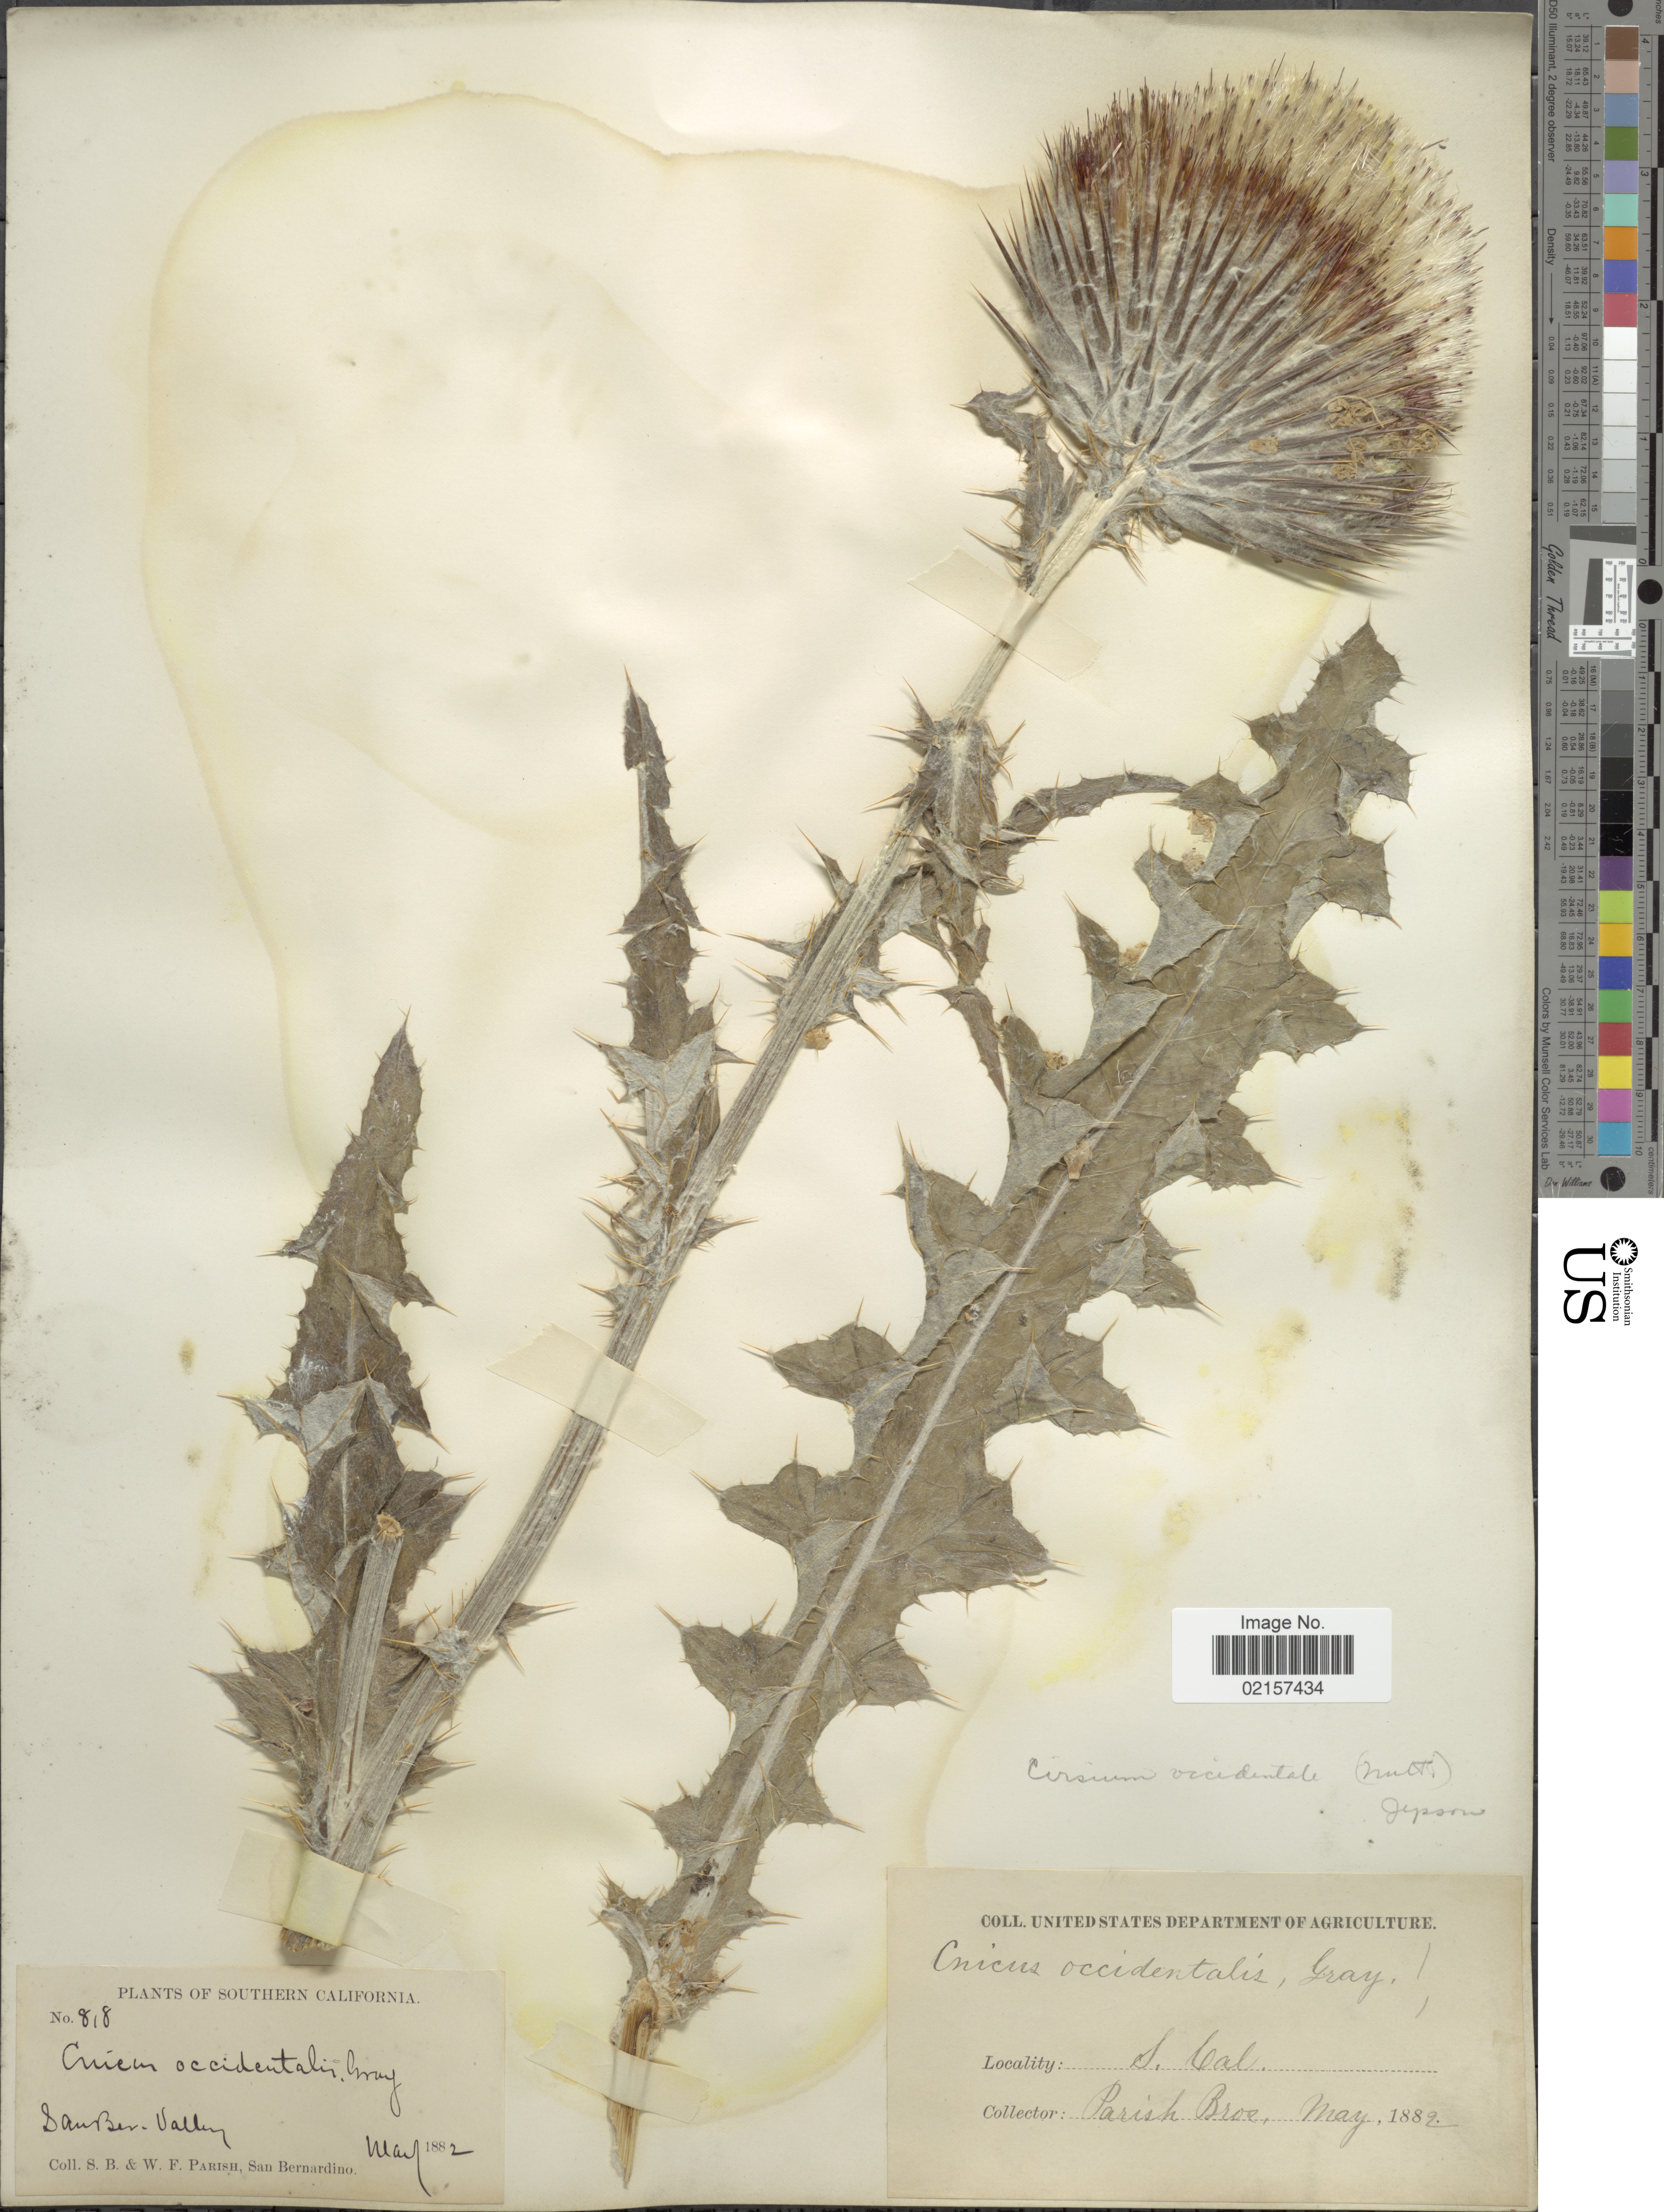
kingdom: Plantae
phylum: Tracheophyta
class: Magnoliopsida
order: Asterales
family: Asteraceae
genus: Cirsium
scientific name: Cirsium occidentale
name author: (Nutt.) Jeps.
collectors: S. B. Parish & W. F. Parish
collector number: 818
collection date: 1882-05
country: United States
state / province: California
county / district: San Bernardino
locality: Southern California, San Ber. Valley